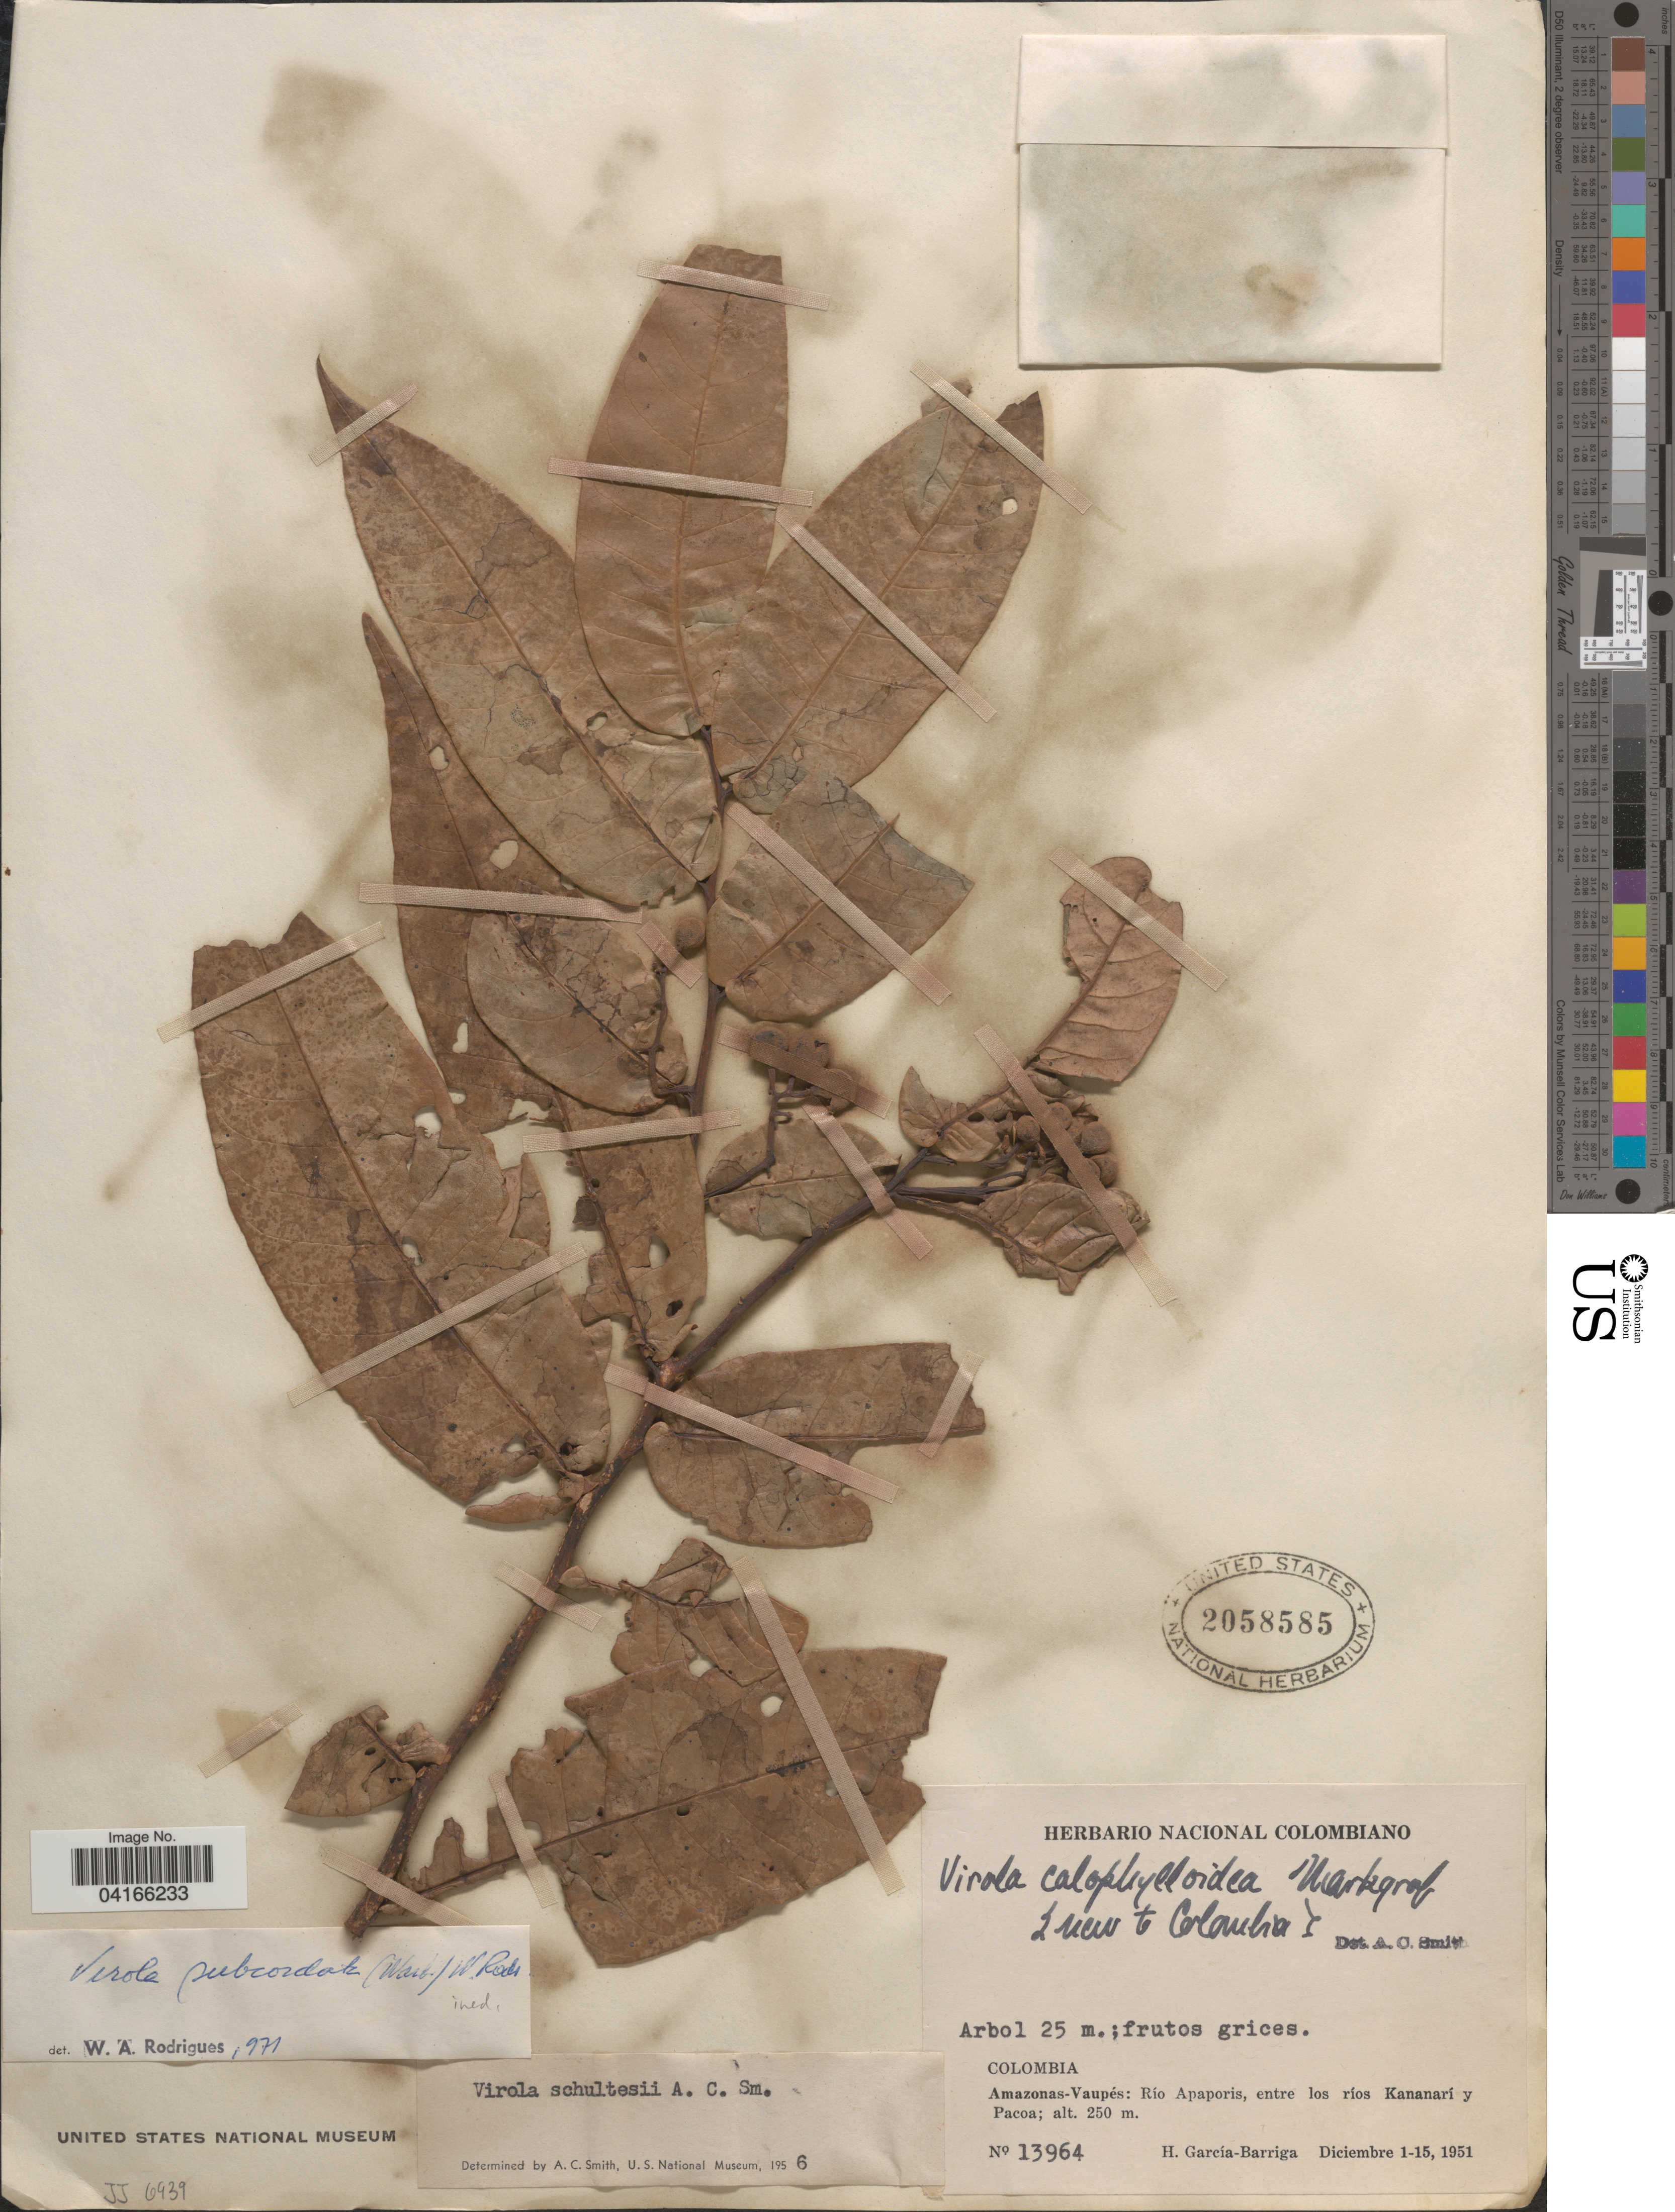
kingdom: Plantae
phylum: Tracheophyta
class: Magnoliopsida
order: Magnoliales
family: Myristicaceae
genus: Virola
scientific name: Virola subcordata (Warb.) W.A. Rodrigues, ined.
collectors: H. García Barriga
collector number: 13964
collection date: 1951-12-01/1951-12-15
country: Colombia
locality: Amazonas-Vaupés: Río Apaporis, entre los ríos Kananarí y Pacoa.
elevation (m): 250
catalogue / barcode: US 2058585